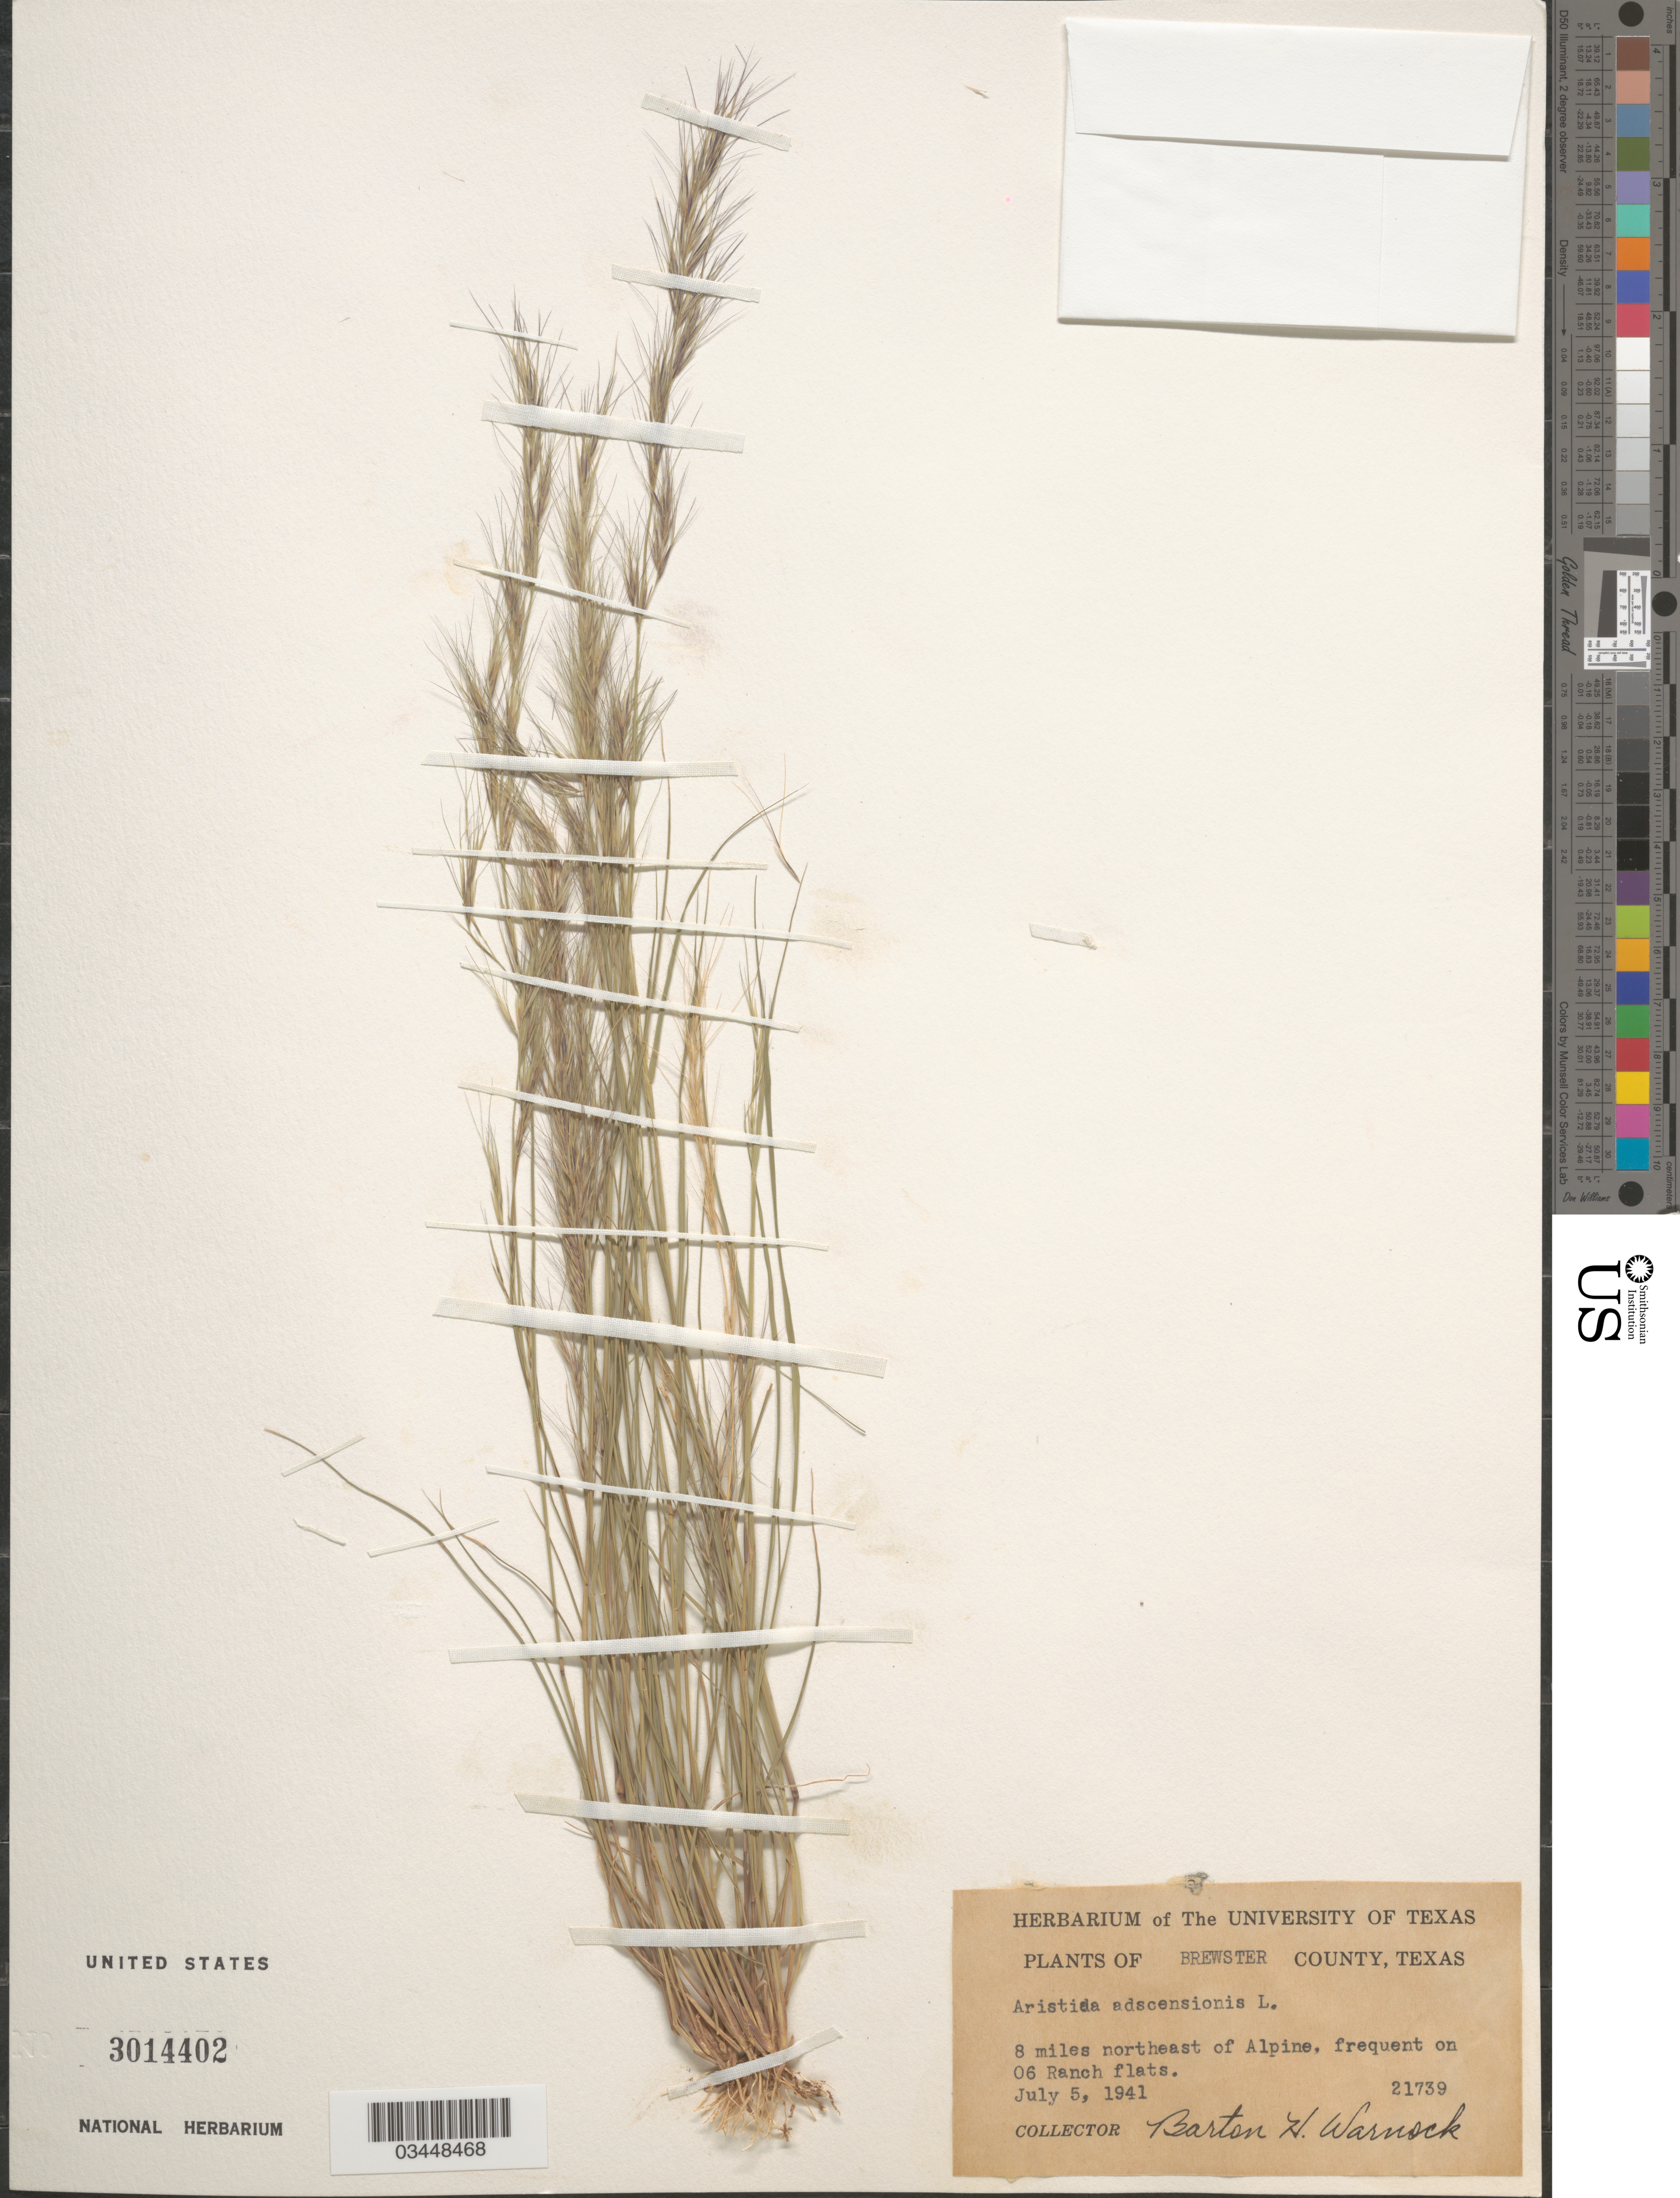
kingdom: Plantae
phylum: Tracheophyta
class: Liliopsida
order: Poales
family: Poaceae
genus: Aristida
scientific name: Aristida adscensionis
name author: L.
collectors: B. H. Warnock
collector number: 21739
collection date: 1941-07-05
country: United States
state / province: Texas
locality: Brewster County. 8 miles northeast of Alpine, frequent on 06 Ranch flats.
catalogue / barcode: US 3014402